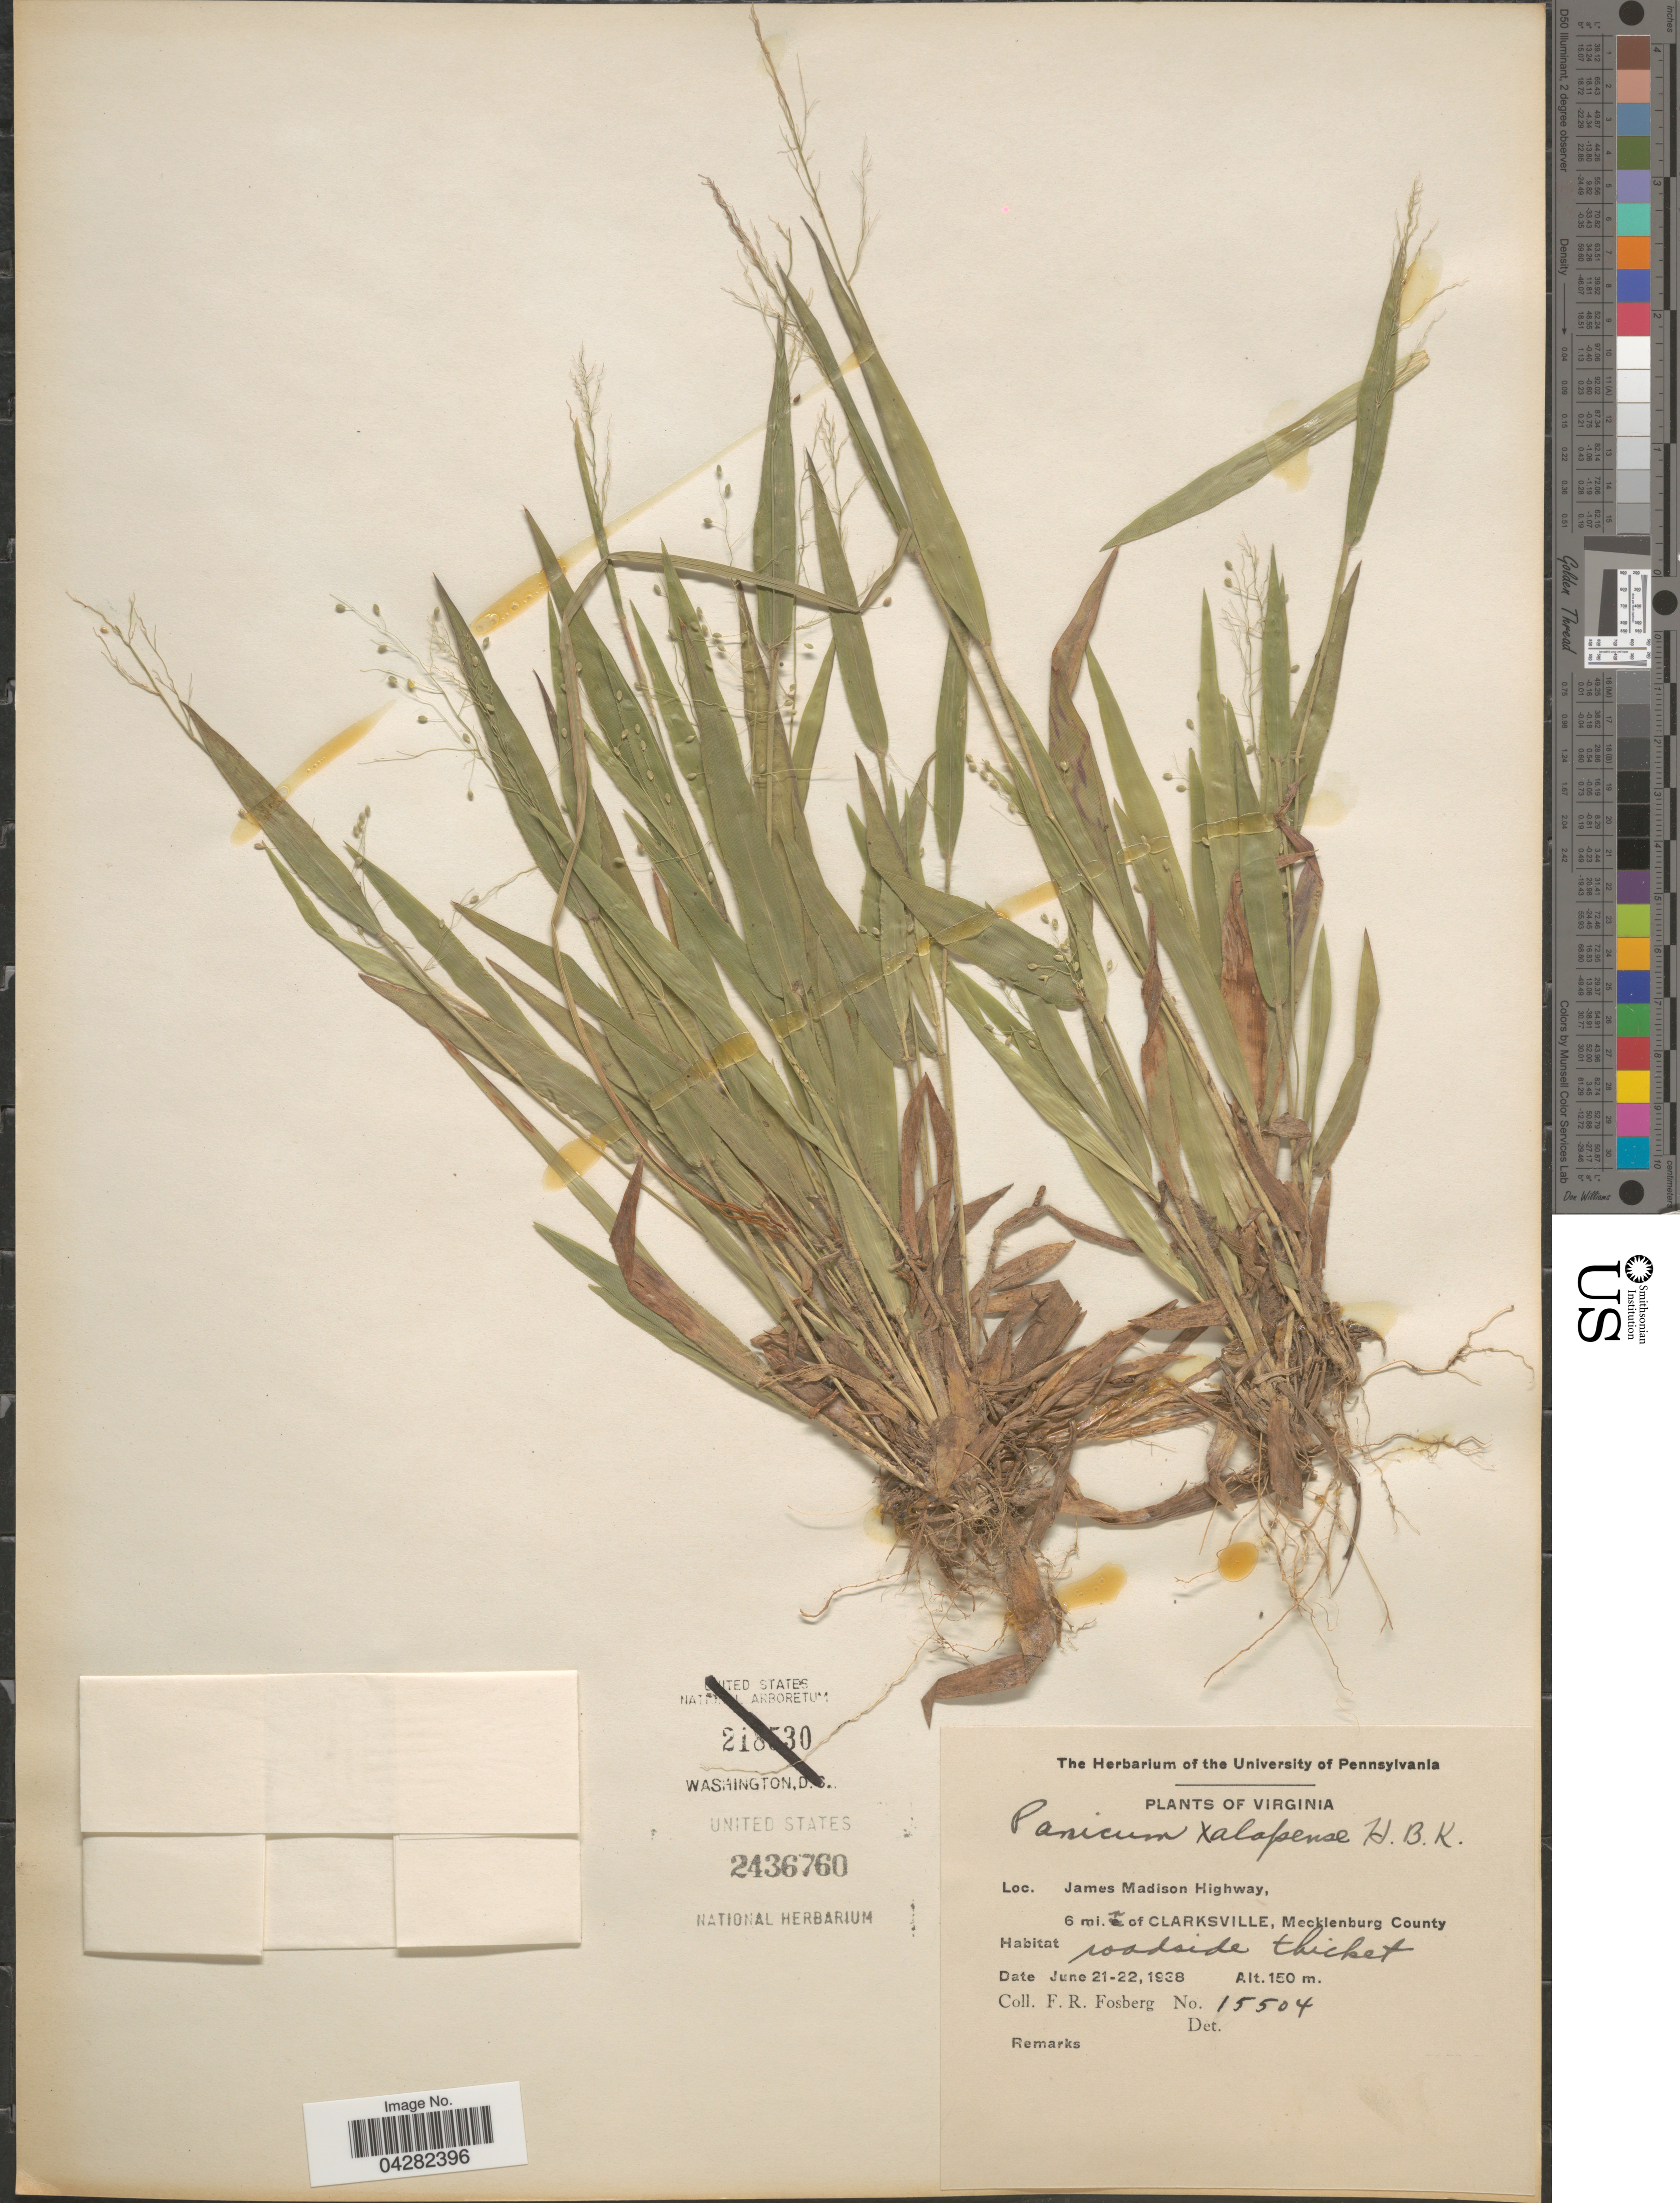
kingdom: Plantae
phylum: Tracheophyta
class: Liliopsida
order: Poales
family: Poaceae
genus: Dichanthelium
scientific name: Dichanthelium laxiflorum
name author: (Lam.) Gould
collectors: F. R. Fosberg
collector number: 15504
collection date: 1938-06-21/1938-06-22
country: United States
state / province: Virginia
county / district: Mecklenburg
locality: James Madison Highway, 6 mi. n of Clarksville, Mecklenburg County. Roadside thicket.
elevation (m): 150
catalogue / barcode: US 2436760